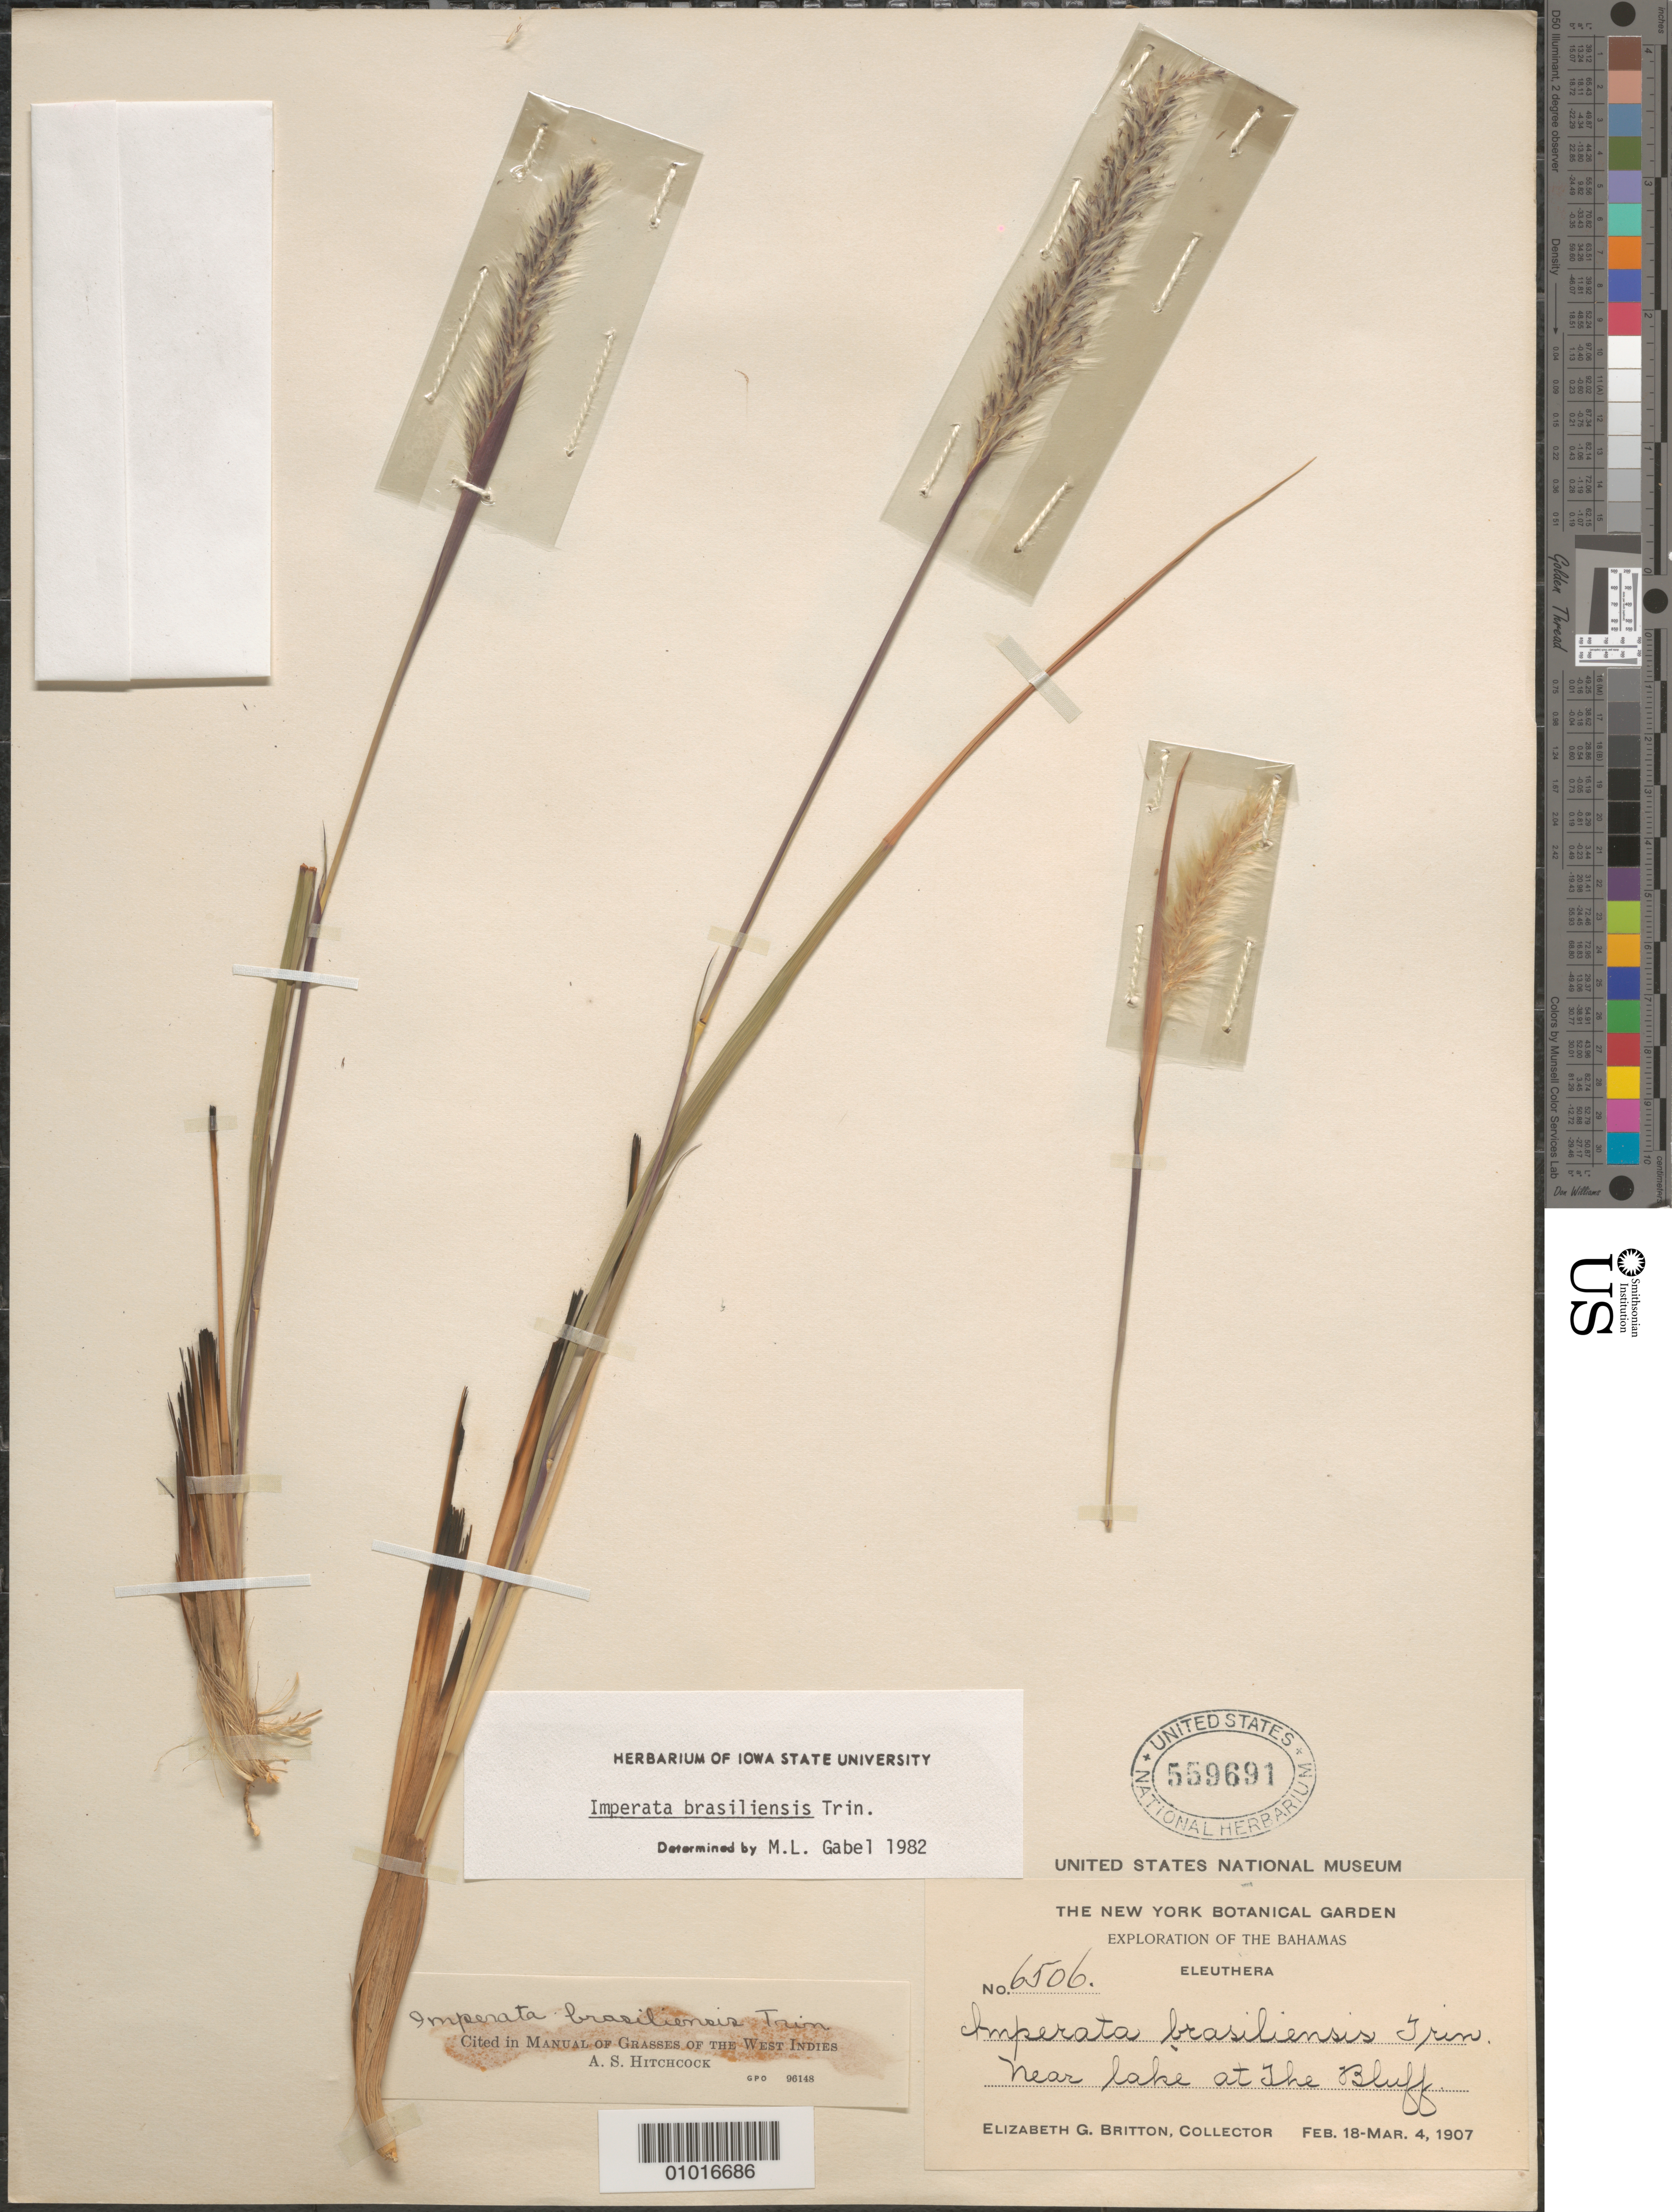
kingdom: Plantae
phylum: Tracheophyta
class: Liliopsida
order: Poales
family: Poaceae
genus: Imperata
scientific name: Imperata brasiliensis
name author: Trin.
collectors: E. G. Britton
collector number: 6506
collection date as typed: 18 Feb 1907 to 04 Mar 1907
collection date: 1907-02-18/1907-03-04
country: Bahamas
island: Eleuthera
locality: Near lake at The Bluff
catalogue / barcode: US 559691